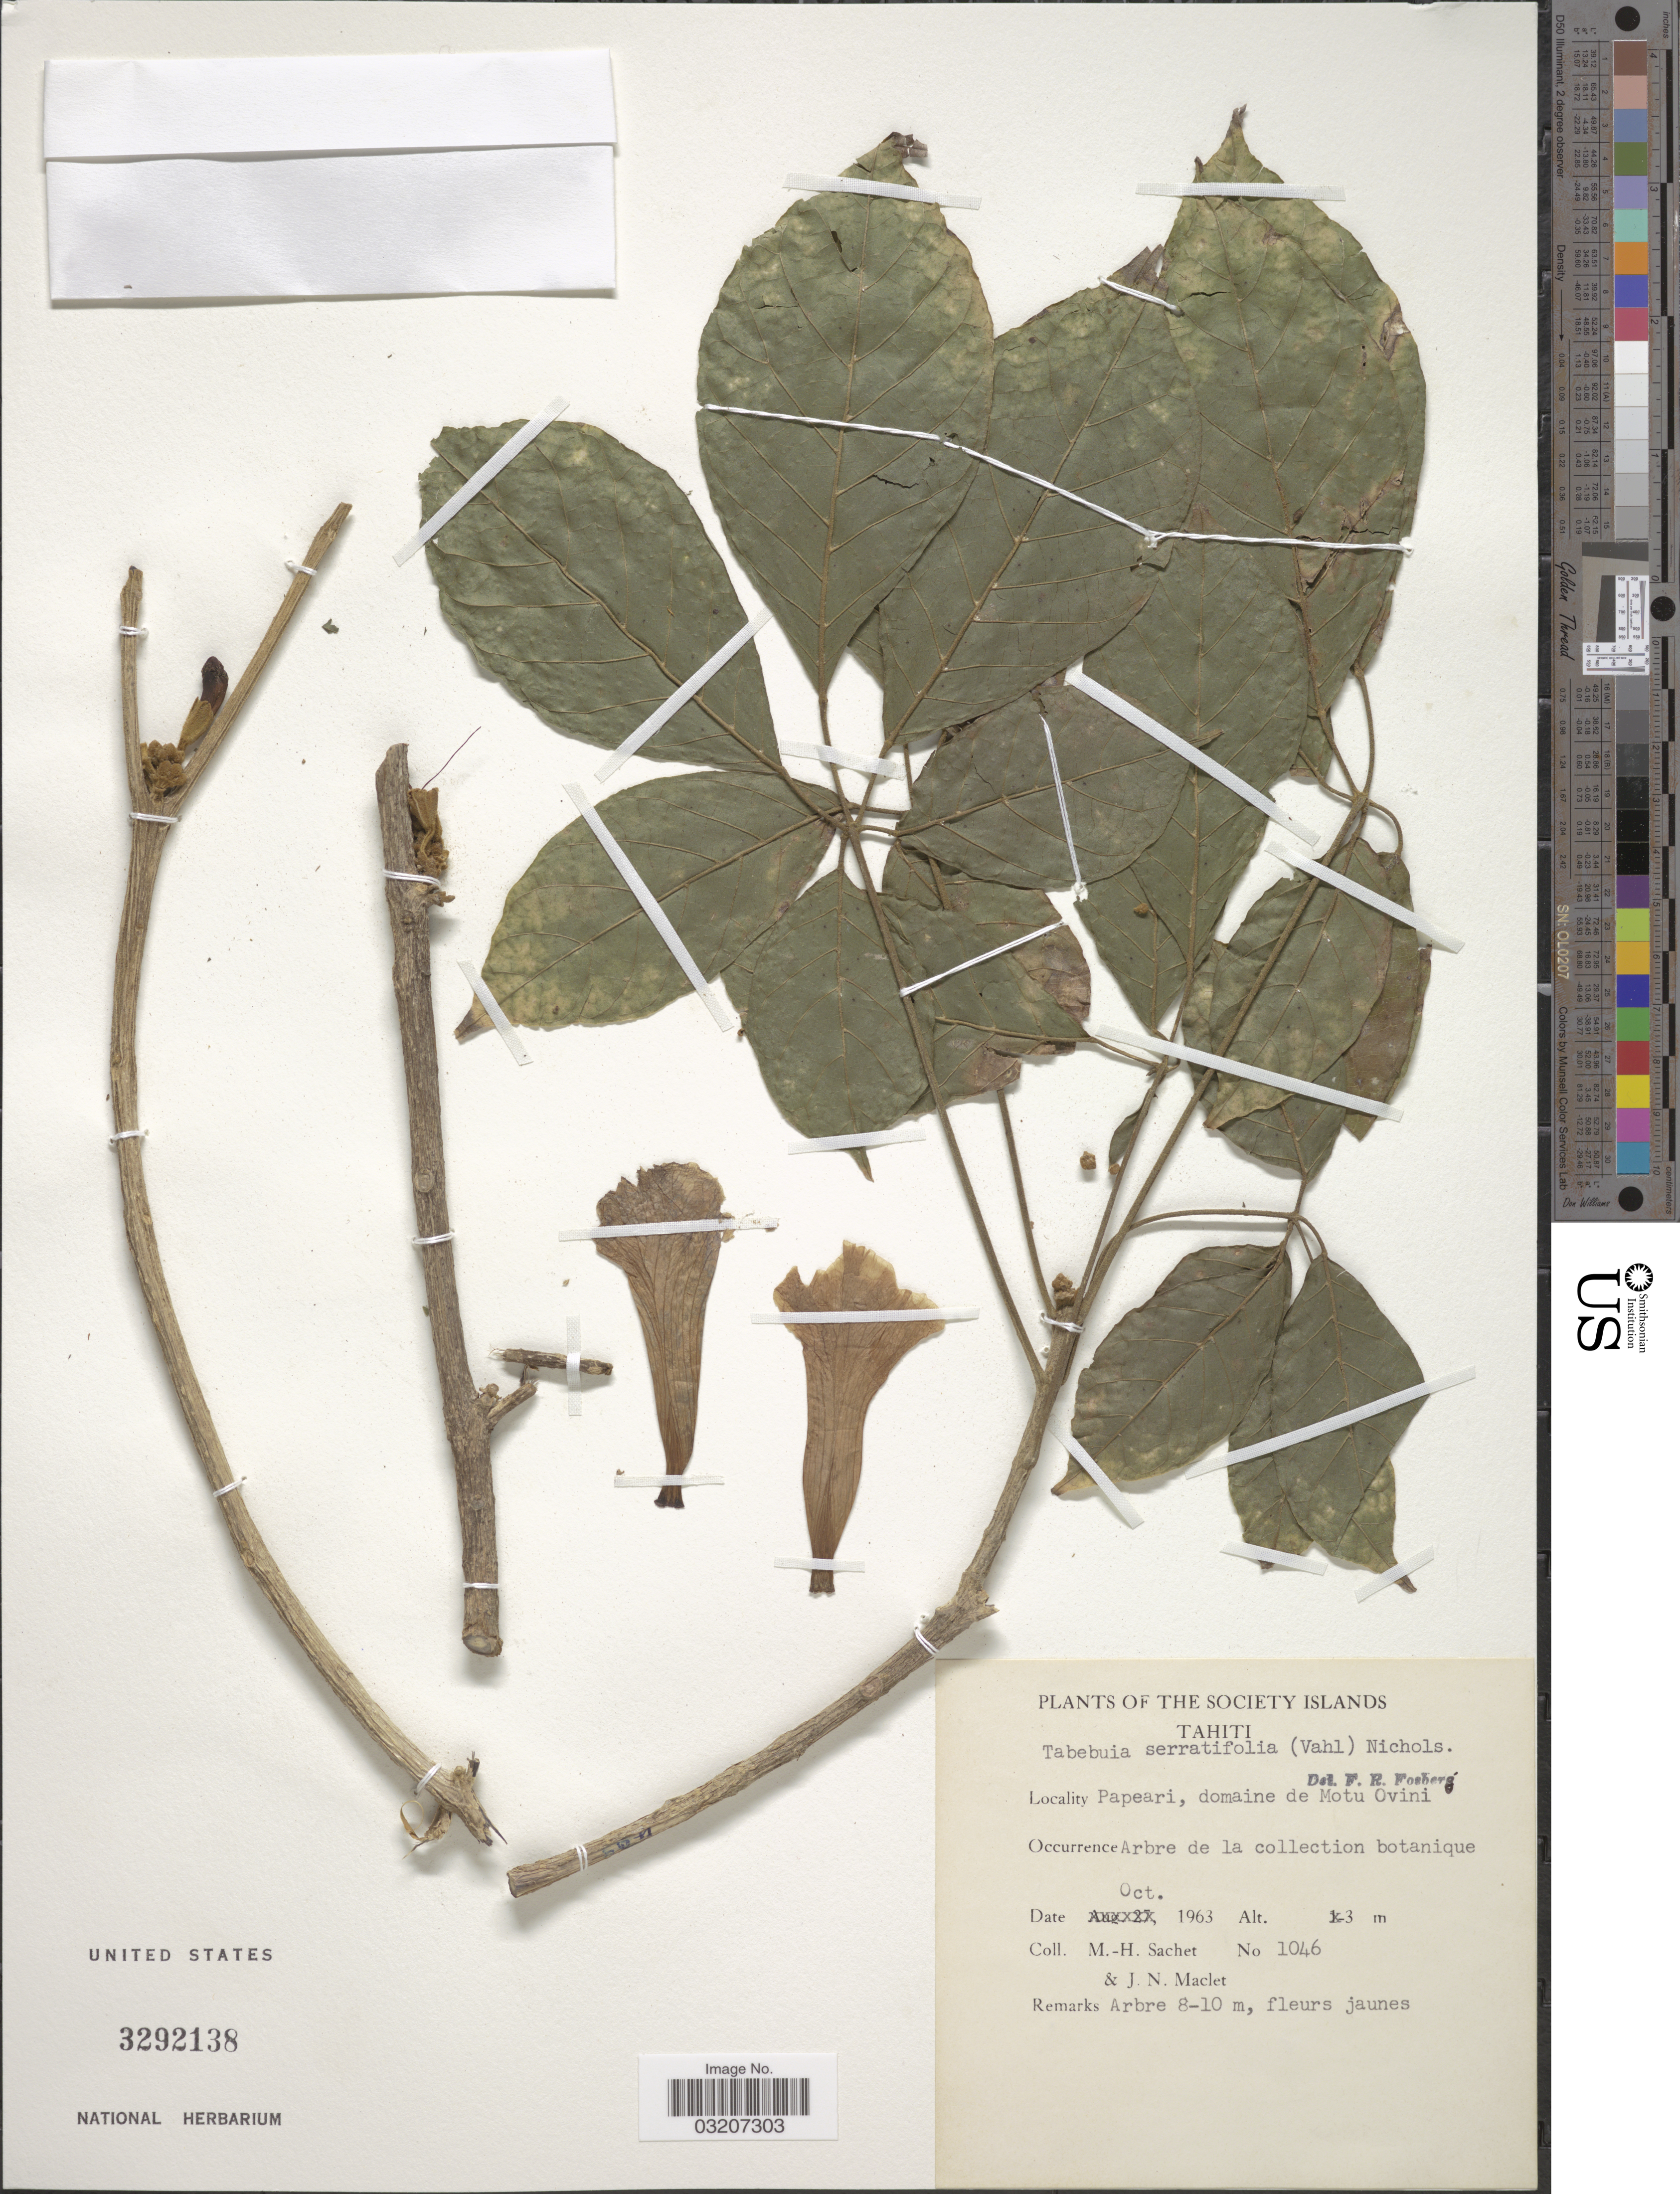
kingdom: Plantae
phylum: Tracheophyta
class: Magnoliopsida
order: Lamiales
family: Bignoniaceae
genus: Tabebuia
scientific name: Tabebuia serratifolia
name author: (Vahl) G. Nicholson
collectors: M.-H. Sachet & J. Maclet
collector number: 1046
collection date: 1963-10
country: French Polynesia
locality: The Society Islands, Tahiti, Papeari, domaine de Motu Ovini.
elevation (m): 3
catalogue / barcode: US 3292138